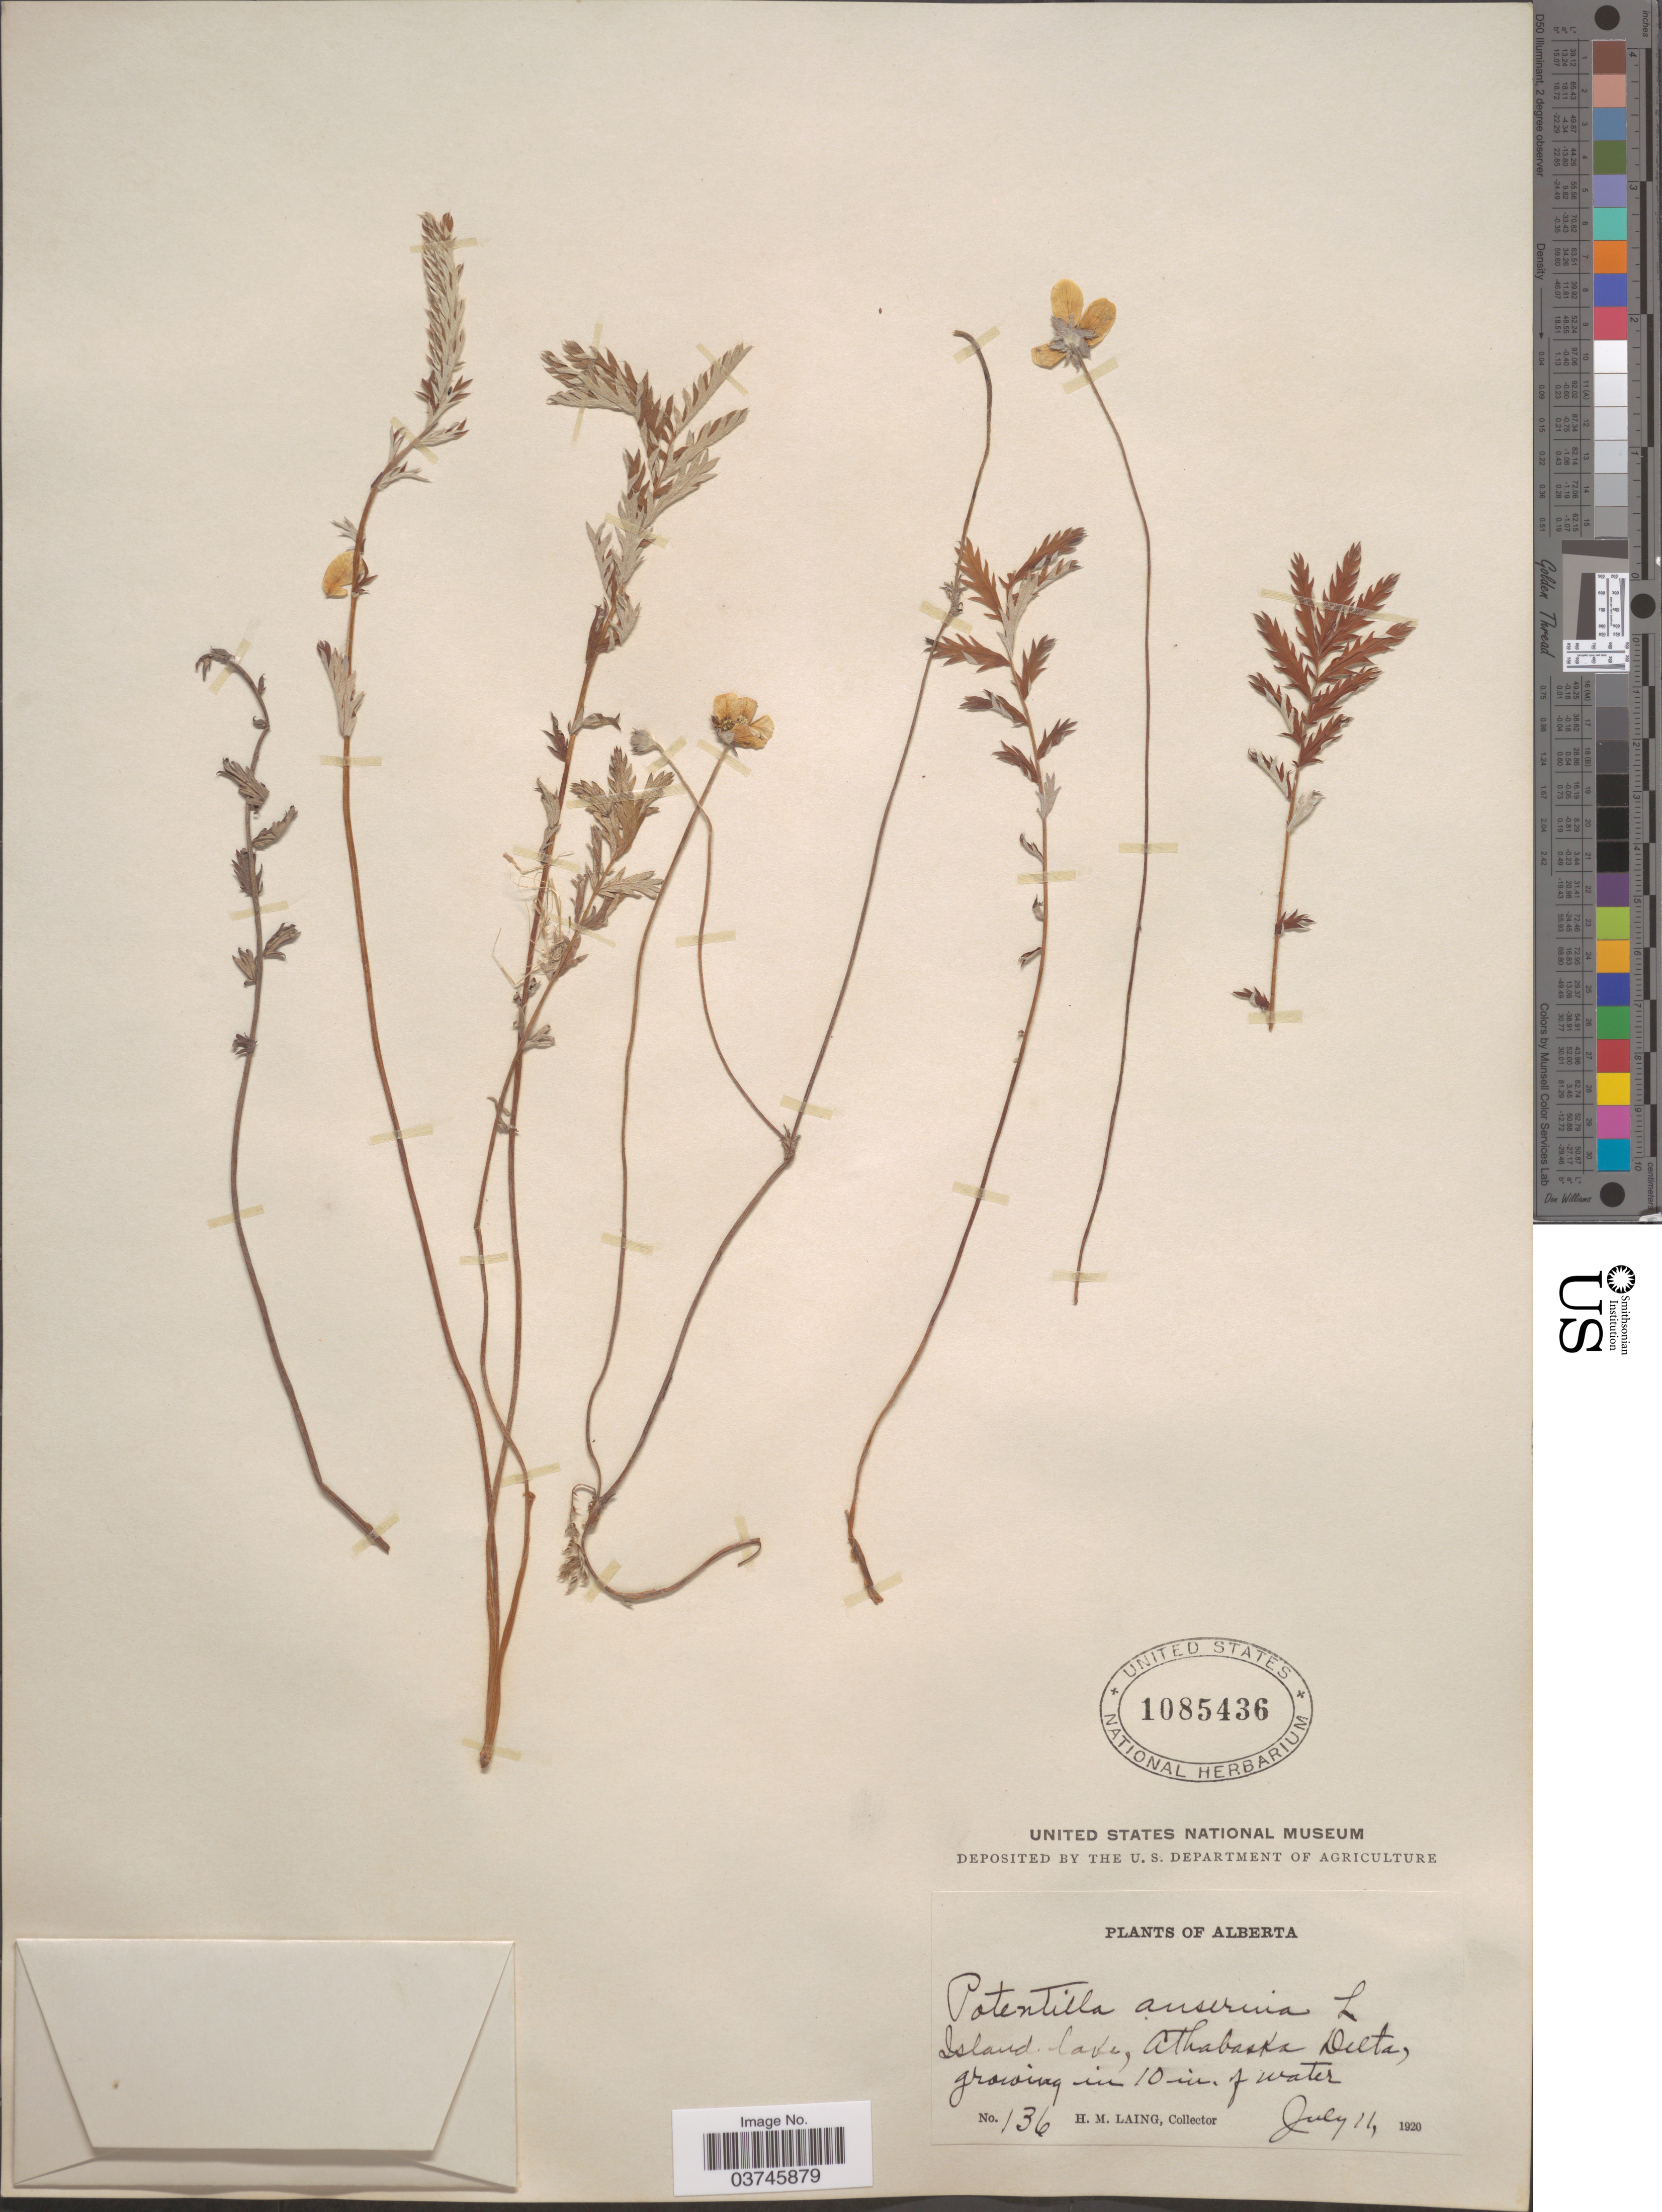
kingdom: Plantae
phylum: Tracheophyta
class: Magnoliopsida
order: Rosales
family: Rosaceae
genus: Argentina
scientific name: Argentina anserina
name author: (L.) Rydb.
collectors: H. Laing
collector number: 136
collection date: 1920-07-11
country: Canada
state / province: Alberta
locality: Island Lake, Athabaska Delta.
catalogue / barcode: US 1085436